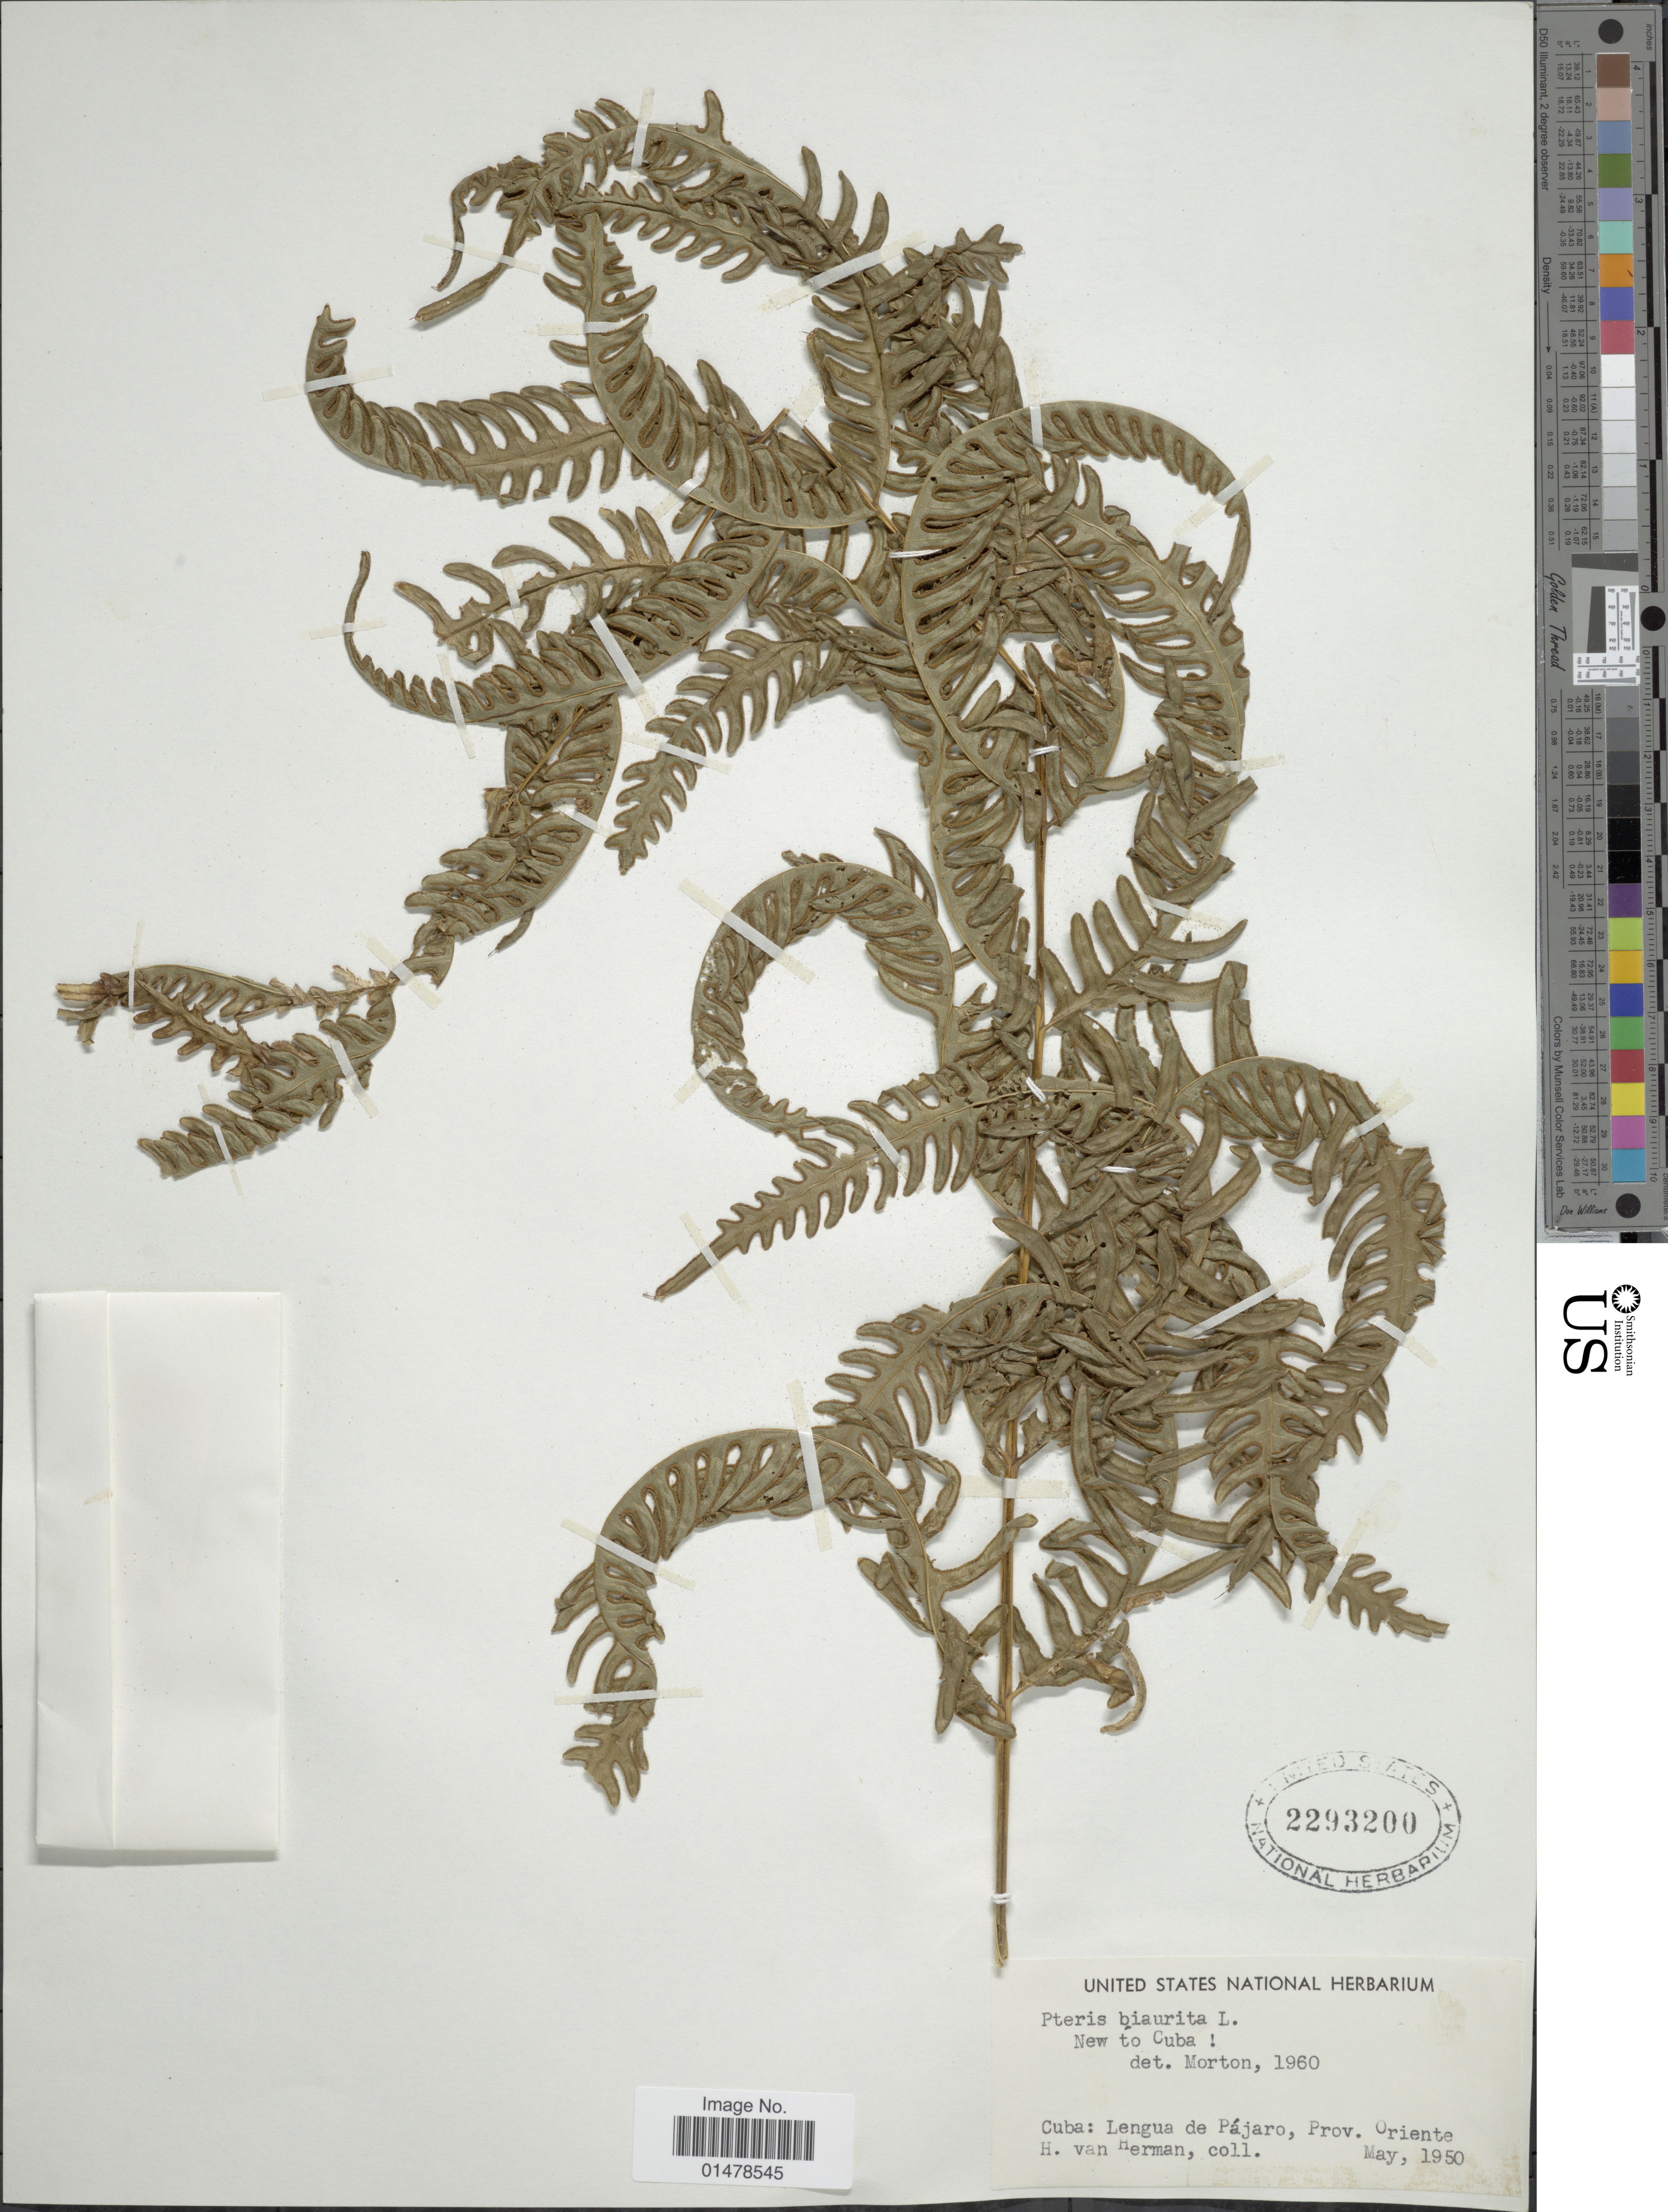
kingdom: Plantae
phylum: Tracheophyta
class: Polypodiopsida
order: Polypodiales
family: Pteridaceae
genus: Pteris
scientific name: Pteris biaurita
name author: L.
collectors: Van Hermann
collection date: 1950-05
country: Cuba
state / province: Oriente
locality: Lengua de Pájaro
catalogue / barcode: US 2293200